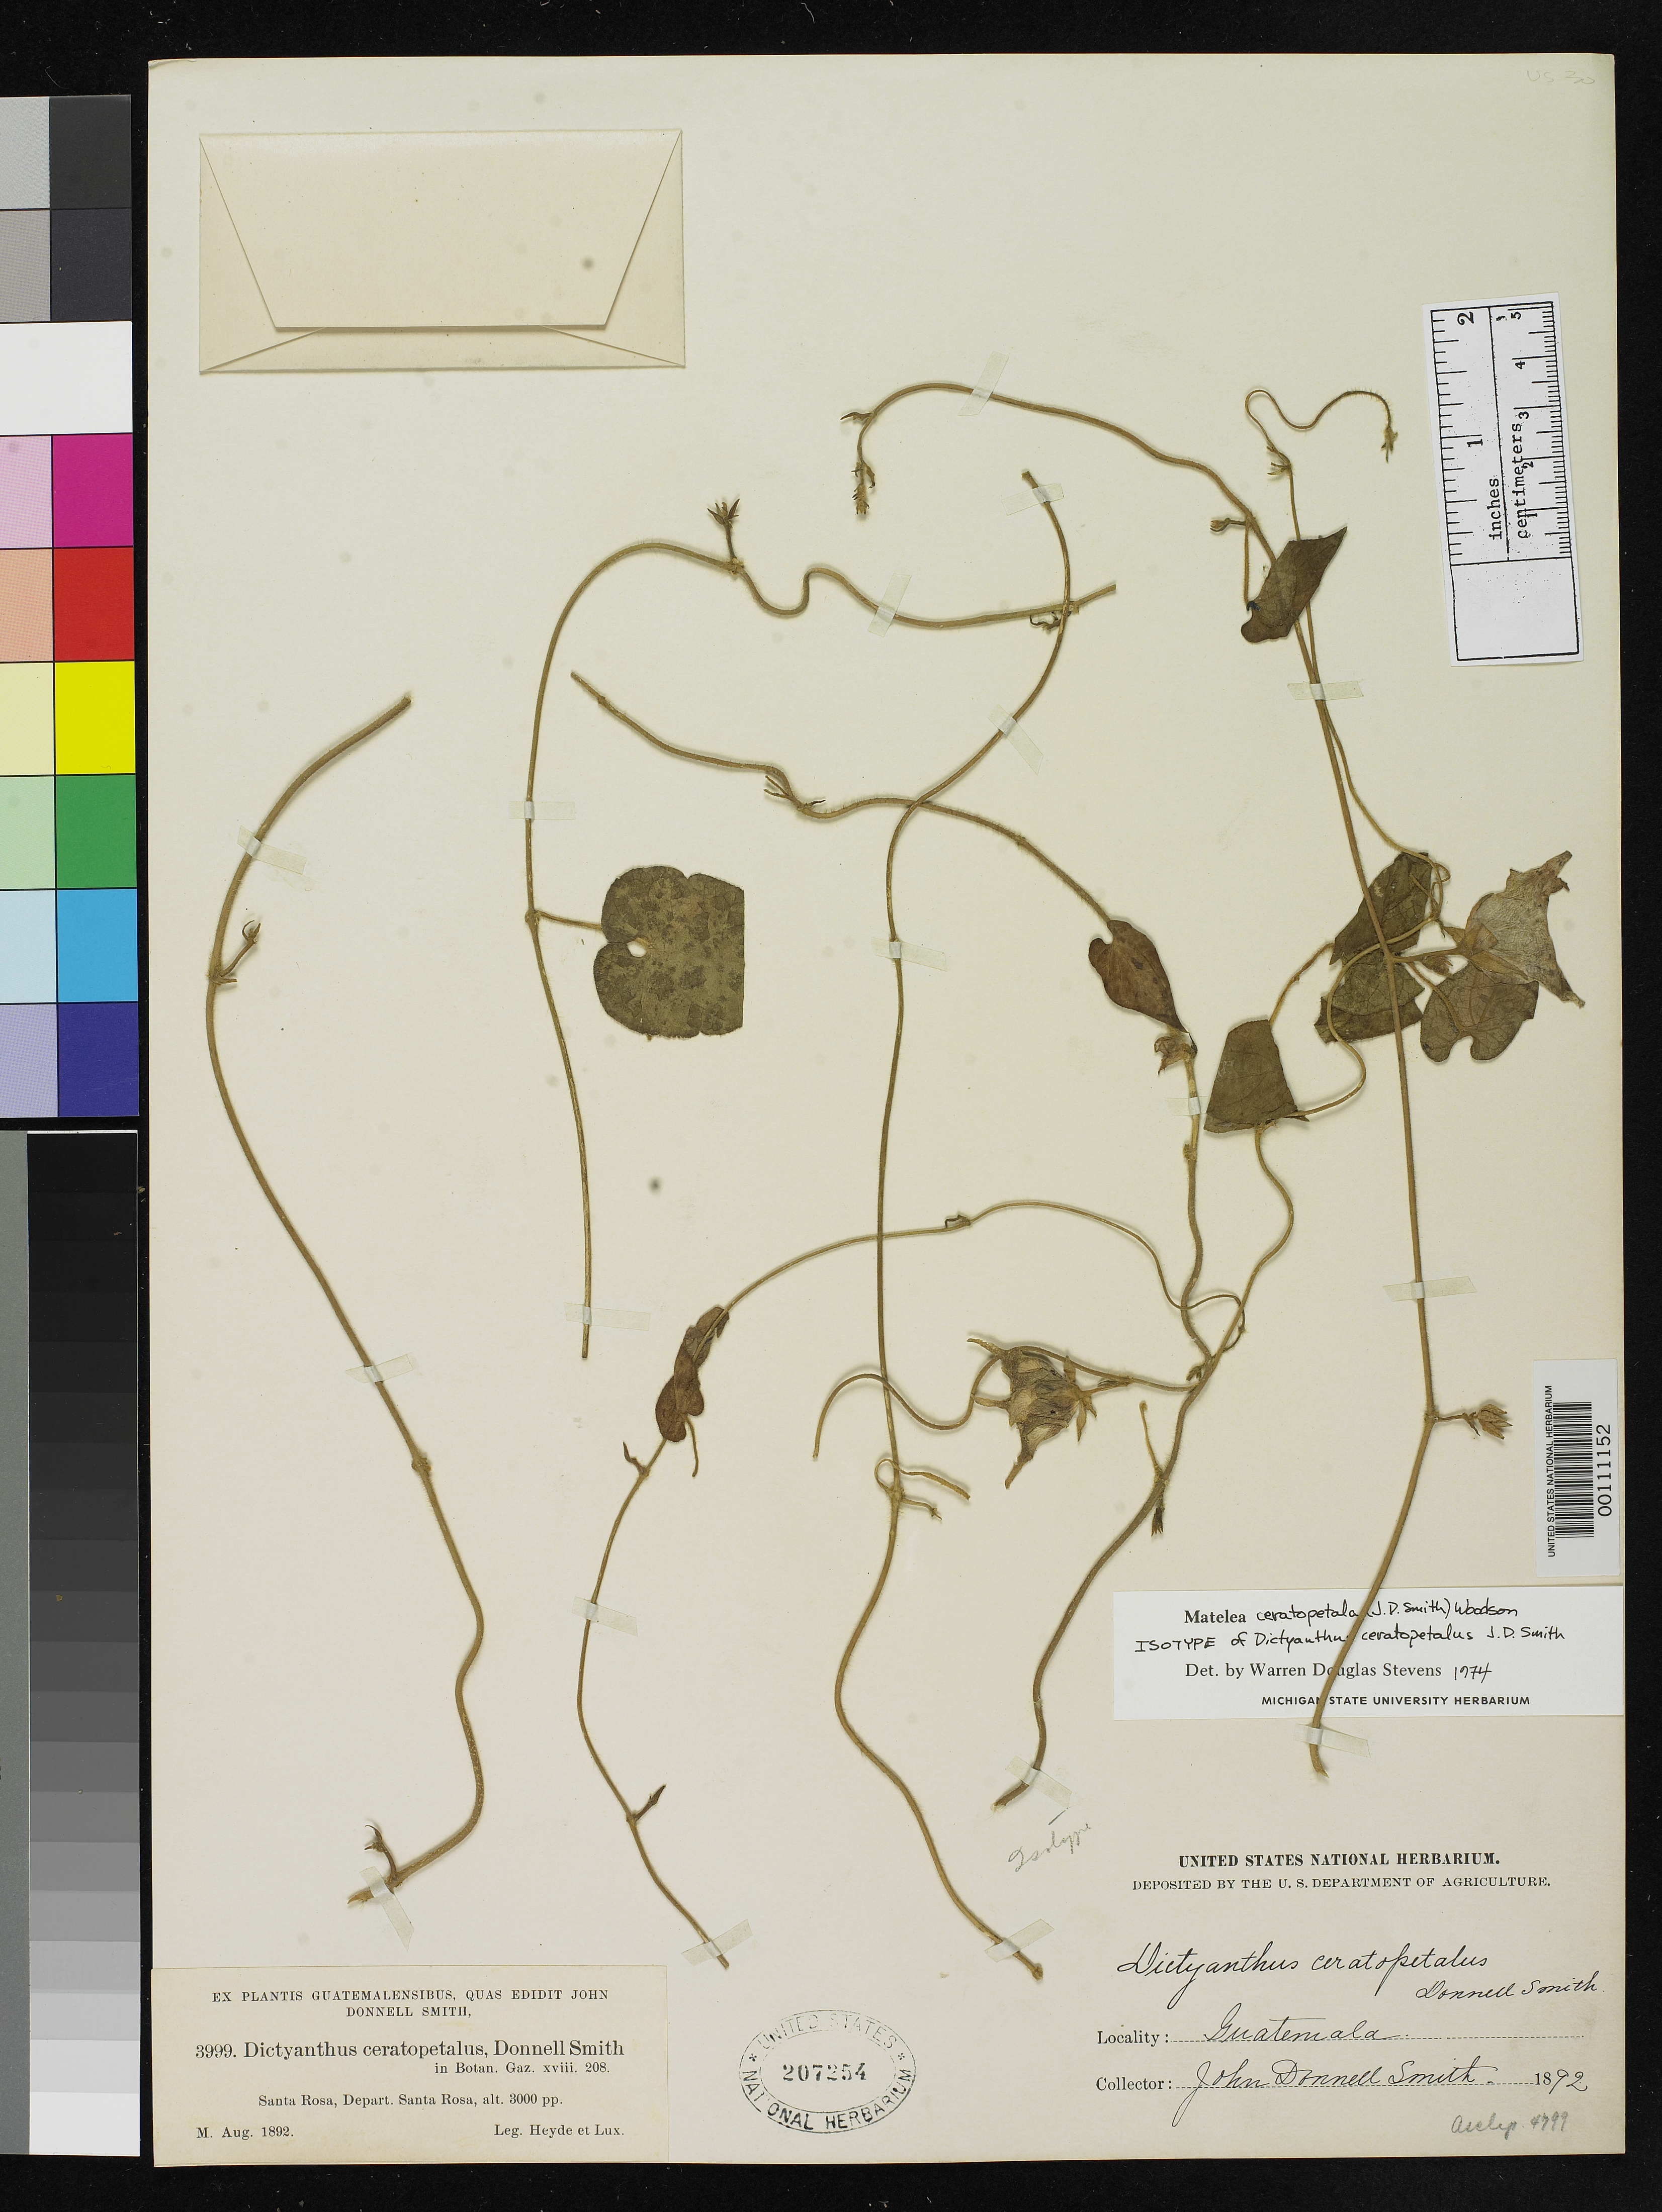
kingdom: Plantae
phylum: Tracheophyta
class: Magnoliopsida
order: Gentianales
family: Apocynaceae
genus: Dictyanthus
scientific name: Dictyanthus ceratopetalus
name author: Donn. Sm.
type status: Isotype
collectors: J. Donnell Smith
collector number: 3999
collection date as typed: Aug 1892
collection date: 1892-08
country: Guatemala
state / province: Santa Rosa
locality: Santa Rosa.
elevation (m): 914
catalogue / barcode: US 207254